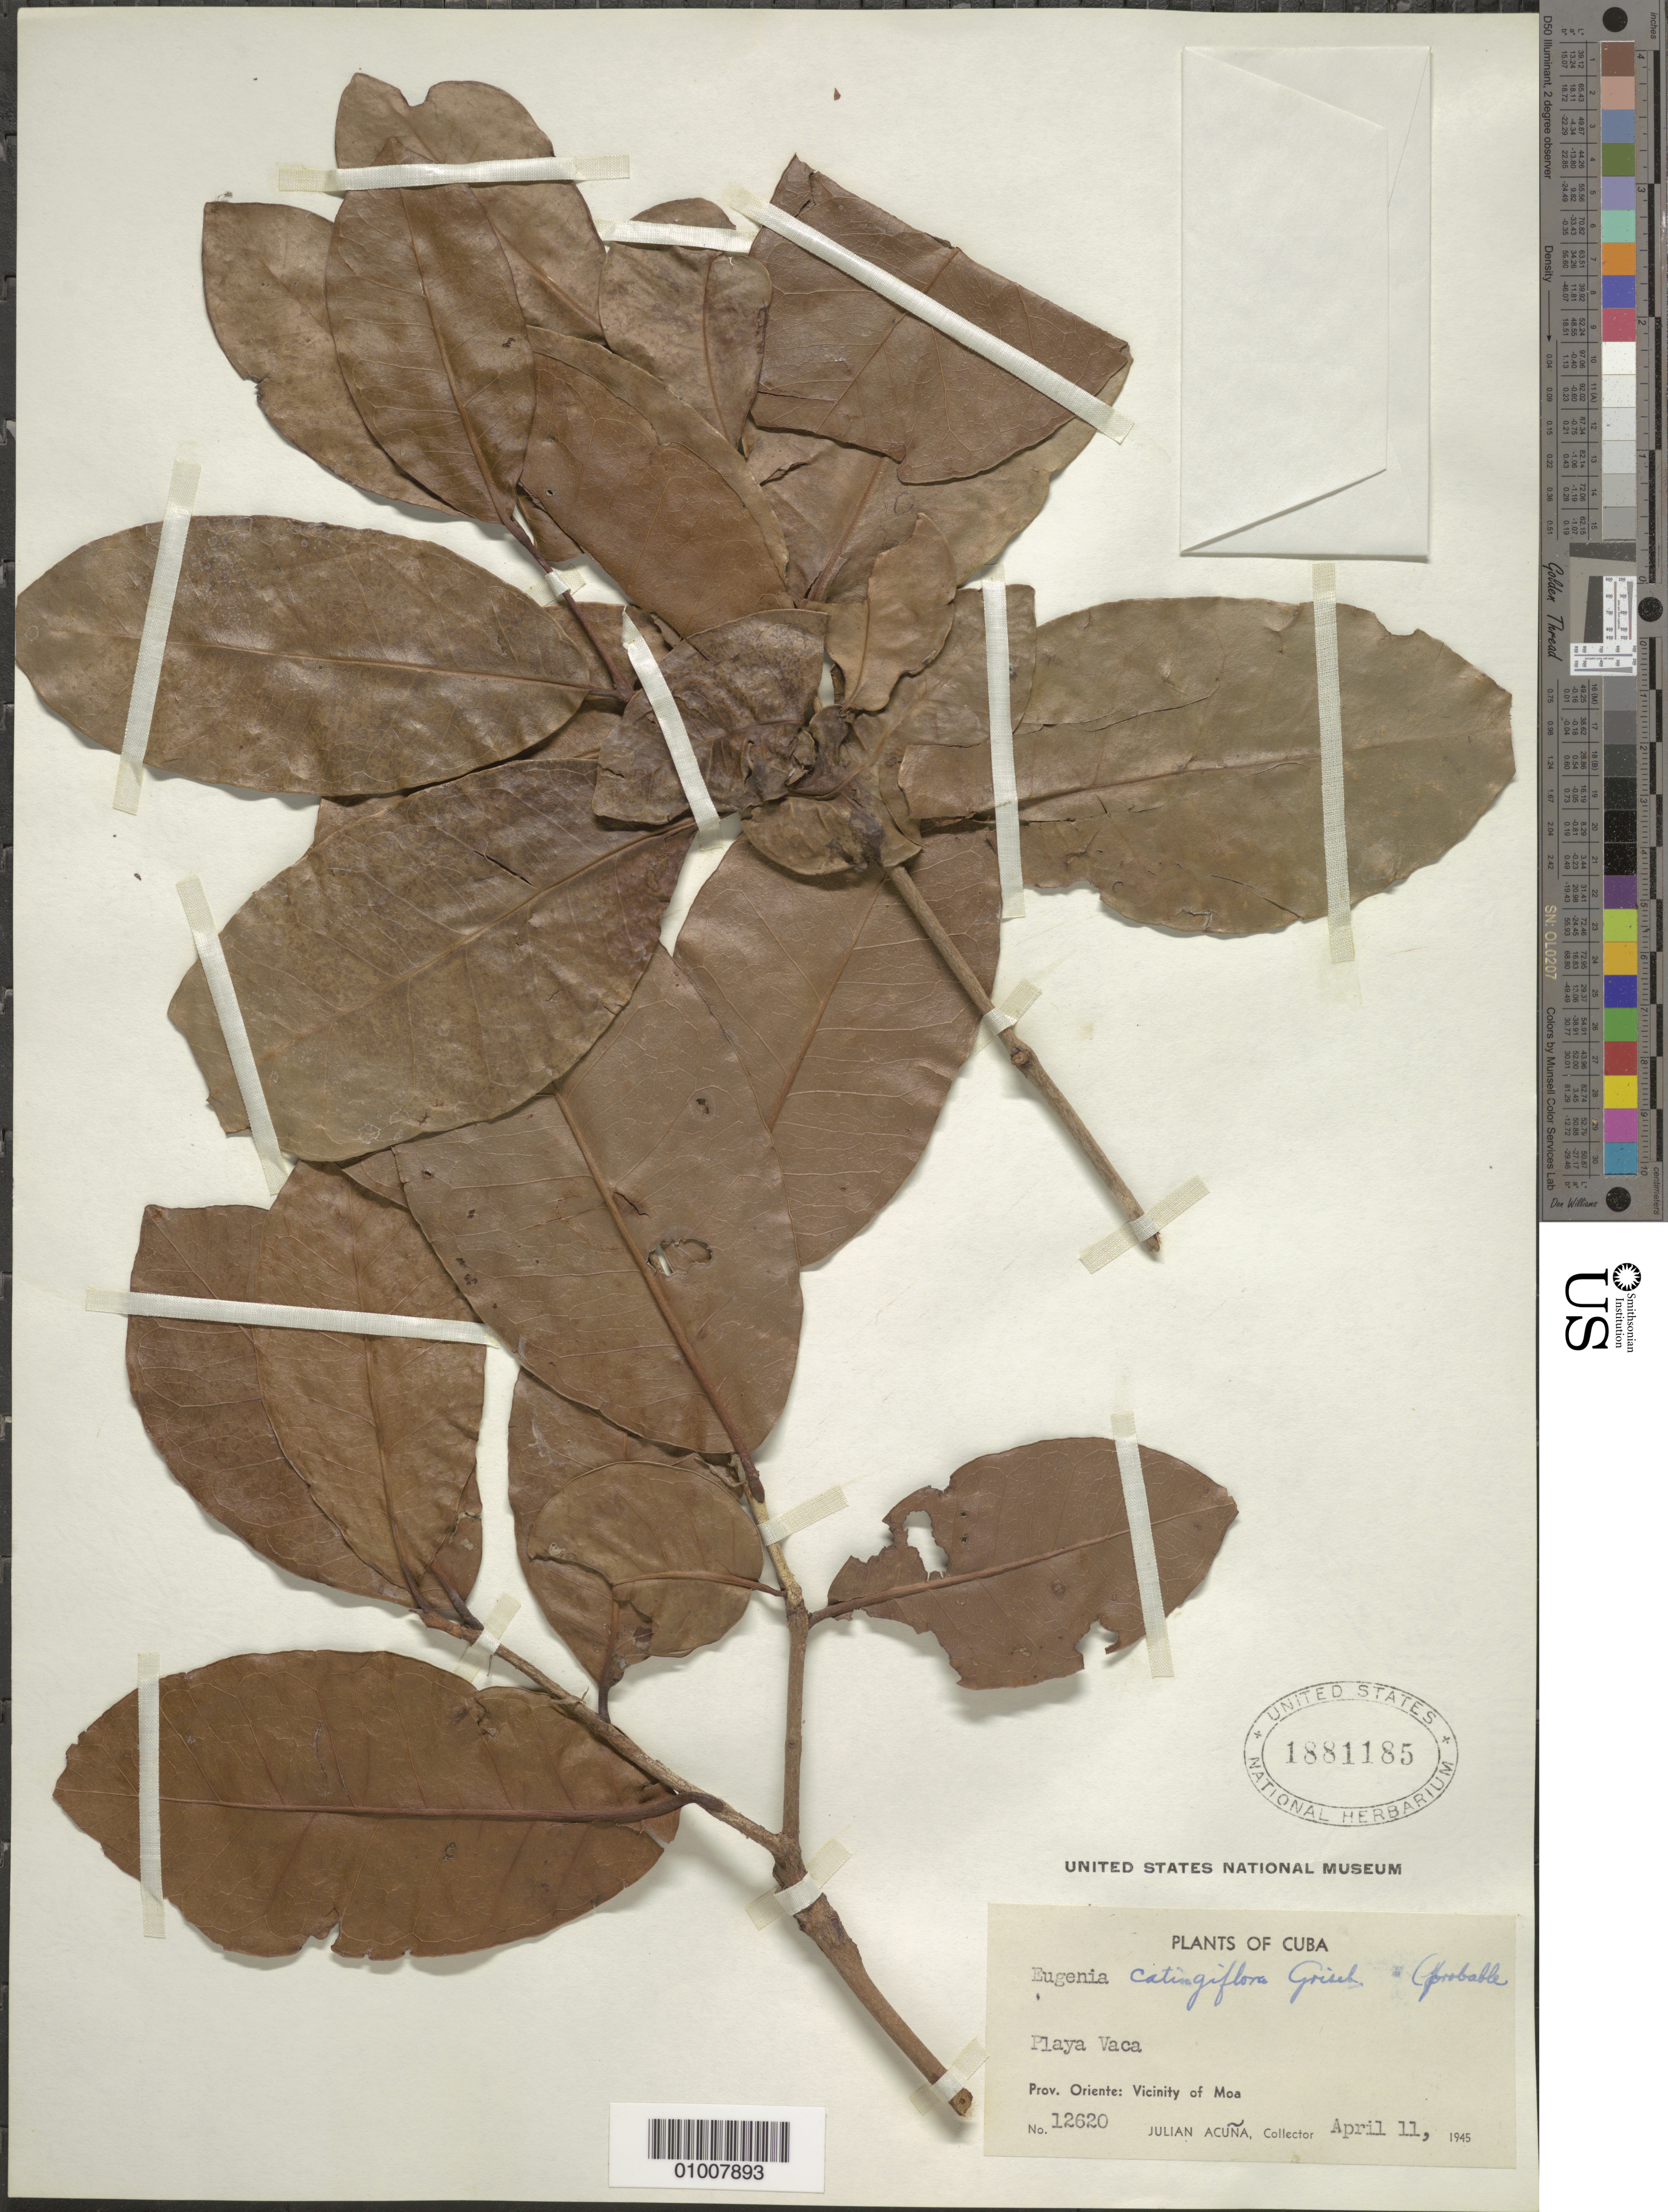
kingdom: Plantae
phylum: Tracheophyta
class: Magnoliopsida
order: Myrtales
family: Myrtaceae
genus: Eugenia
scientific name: Eugenia catingiflora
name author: Griseb.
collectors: J. Acuña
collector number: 12620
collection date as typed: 11 Apr 1945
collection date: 1945-04-11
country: Cuba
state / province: Holguín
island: Cuba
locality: Playa Vaca, vicinity of Moa [Oriente]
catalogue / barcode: US 1881185